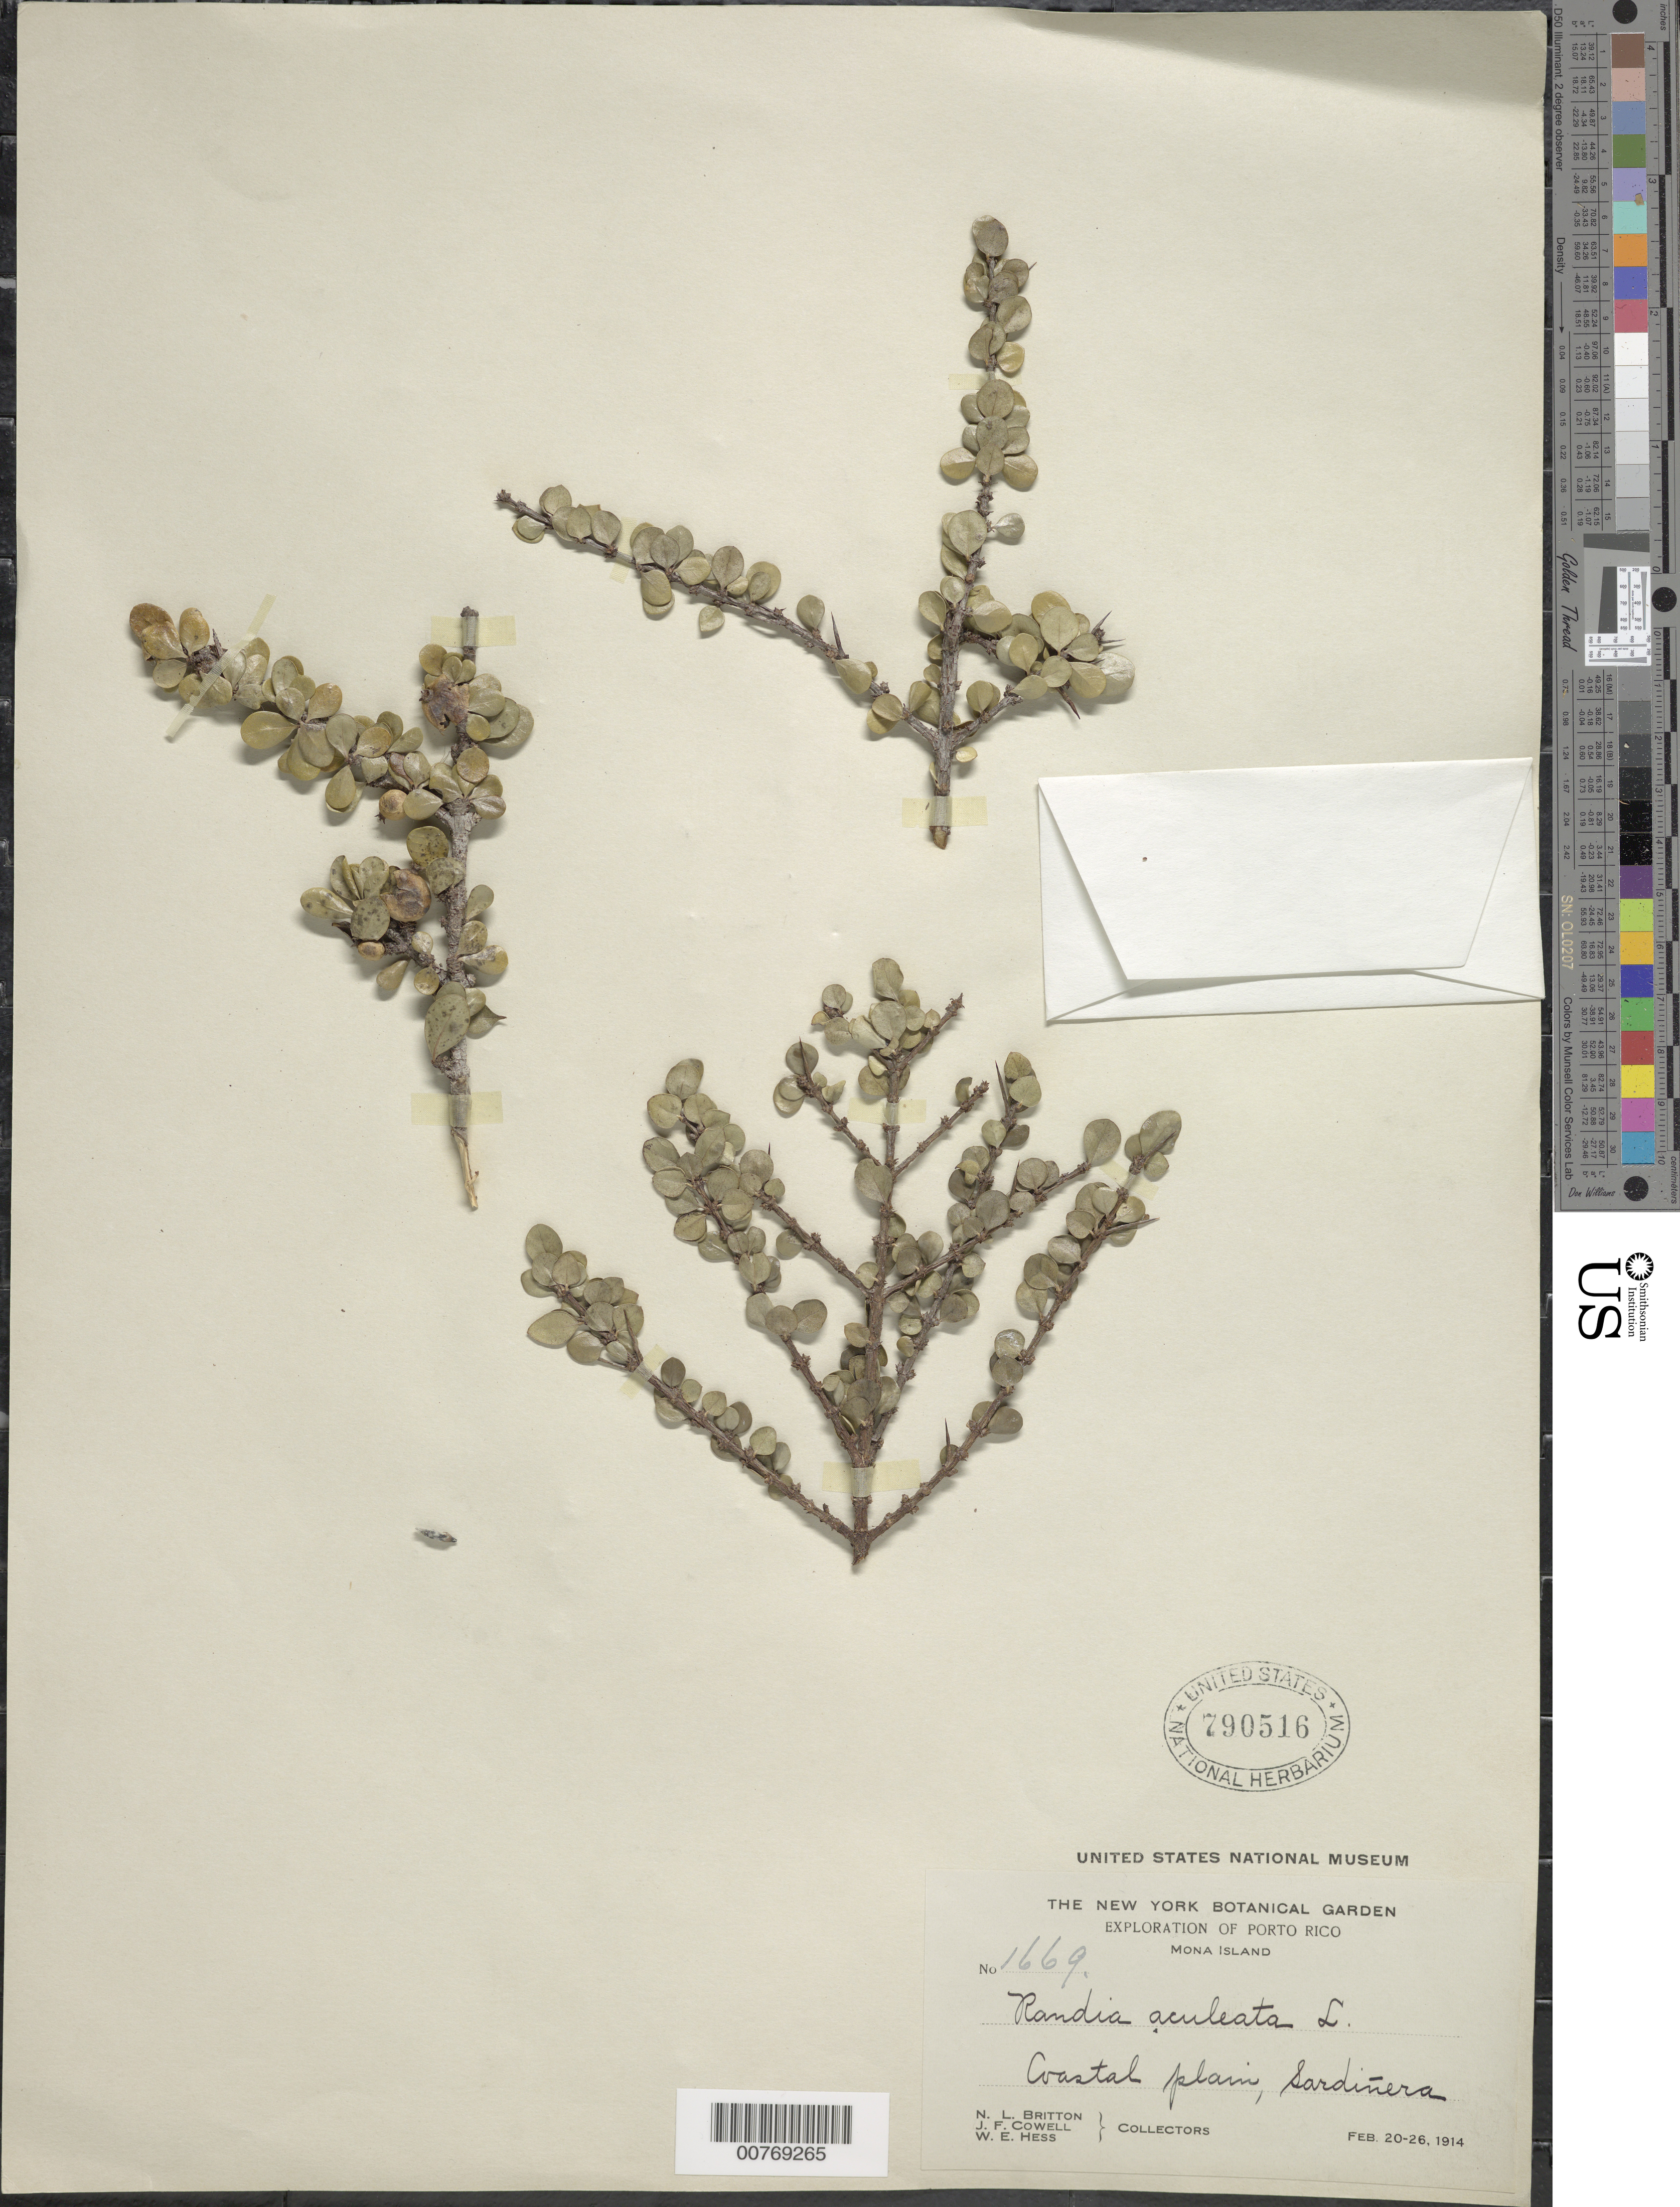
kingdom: Plantae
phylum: Tracheophyta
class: Magnoliopsida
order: Gentianales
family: Rubiaceae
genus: Randia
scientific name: Randia aculeata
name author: L.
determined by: Acevedo-Rodríguez, P., (BOT), Smithsonian Institution - National Museum of Natural History (UNITED STATES)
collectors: N. Britton, J. F. Cowell & W. Hess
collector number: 1669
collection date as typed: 20 Feb 1914 to 26 Feb 1914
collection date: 1914-02-20/1914-02-26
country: Puerto Rico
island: Mona I.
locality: Sardinera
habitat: Coastal Plain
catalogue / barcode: US 790516